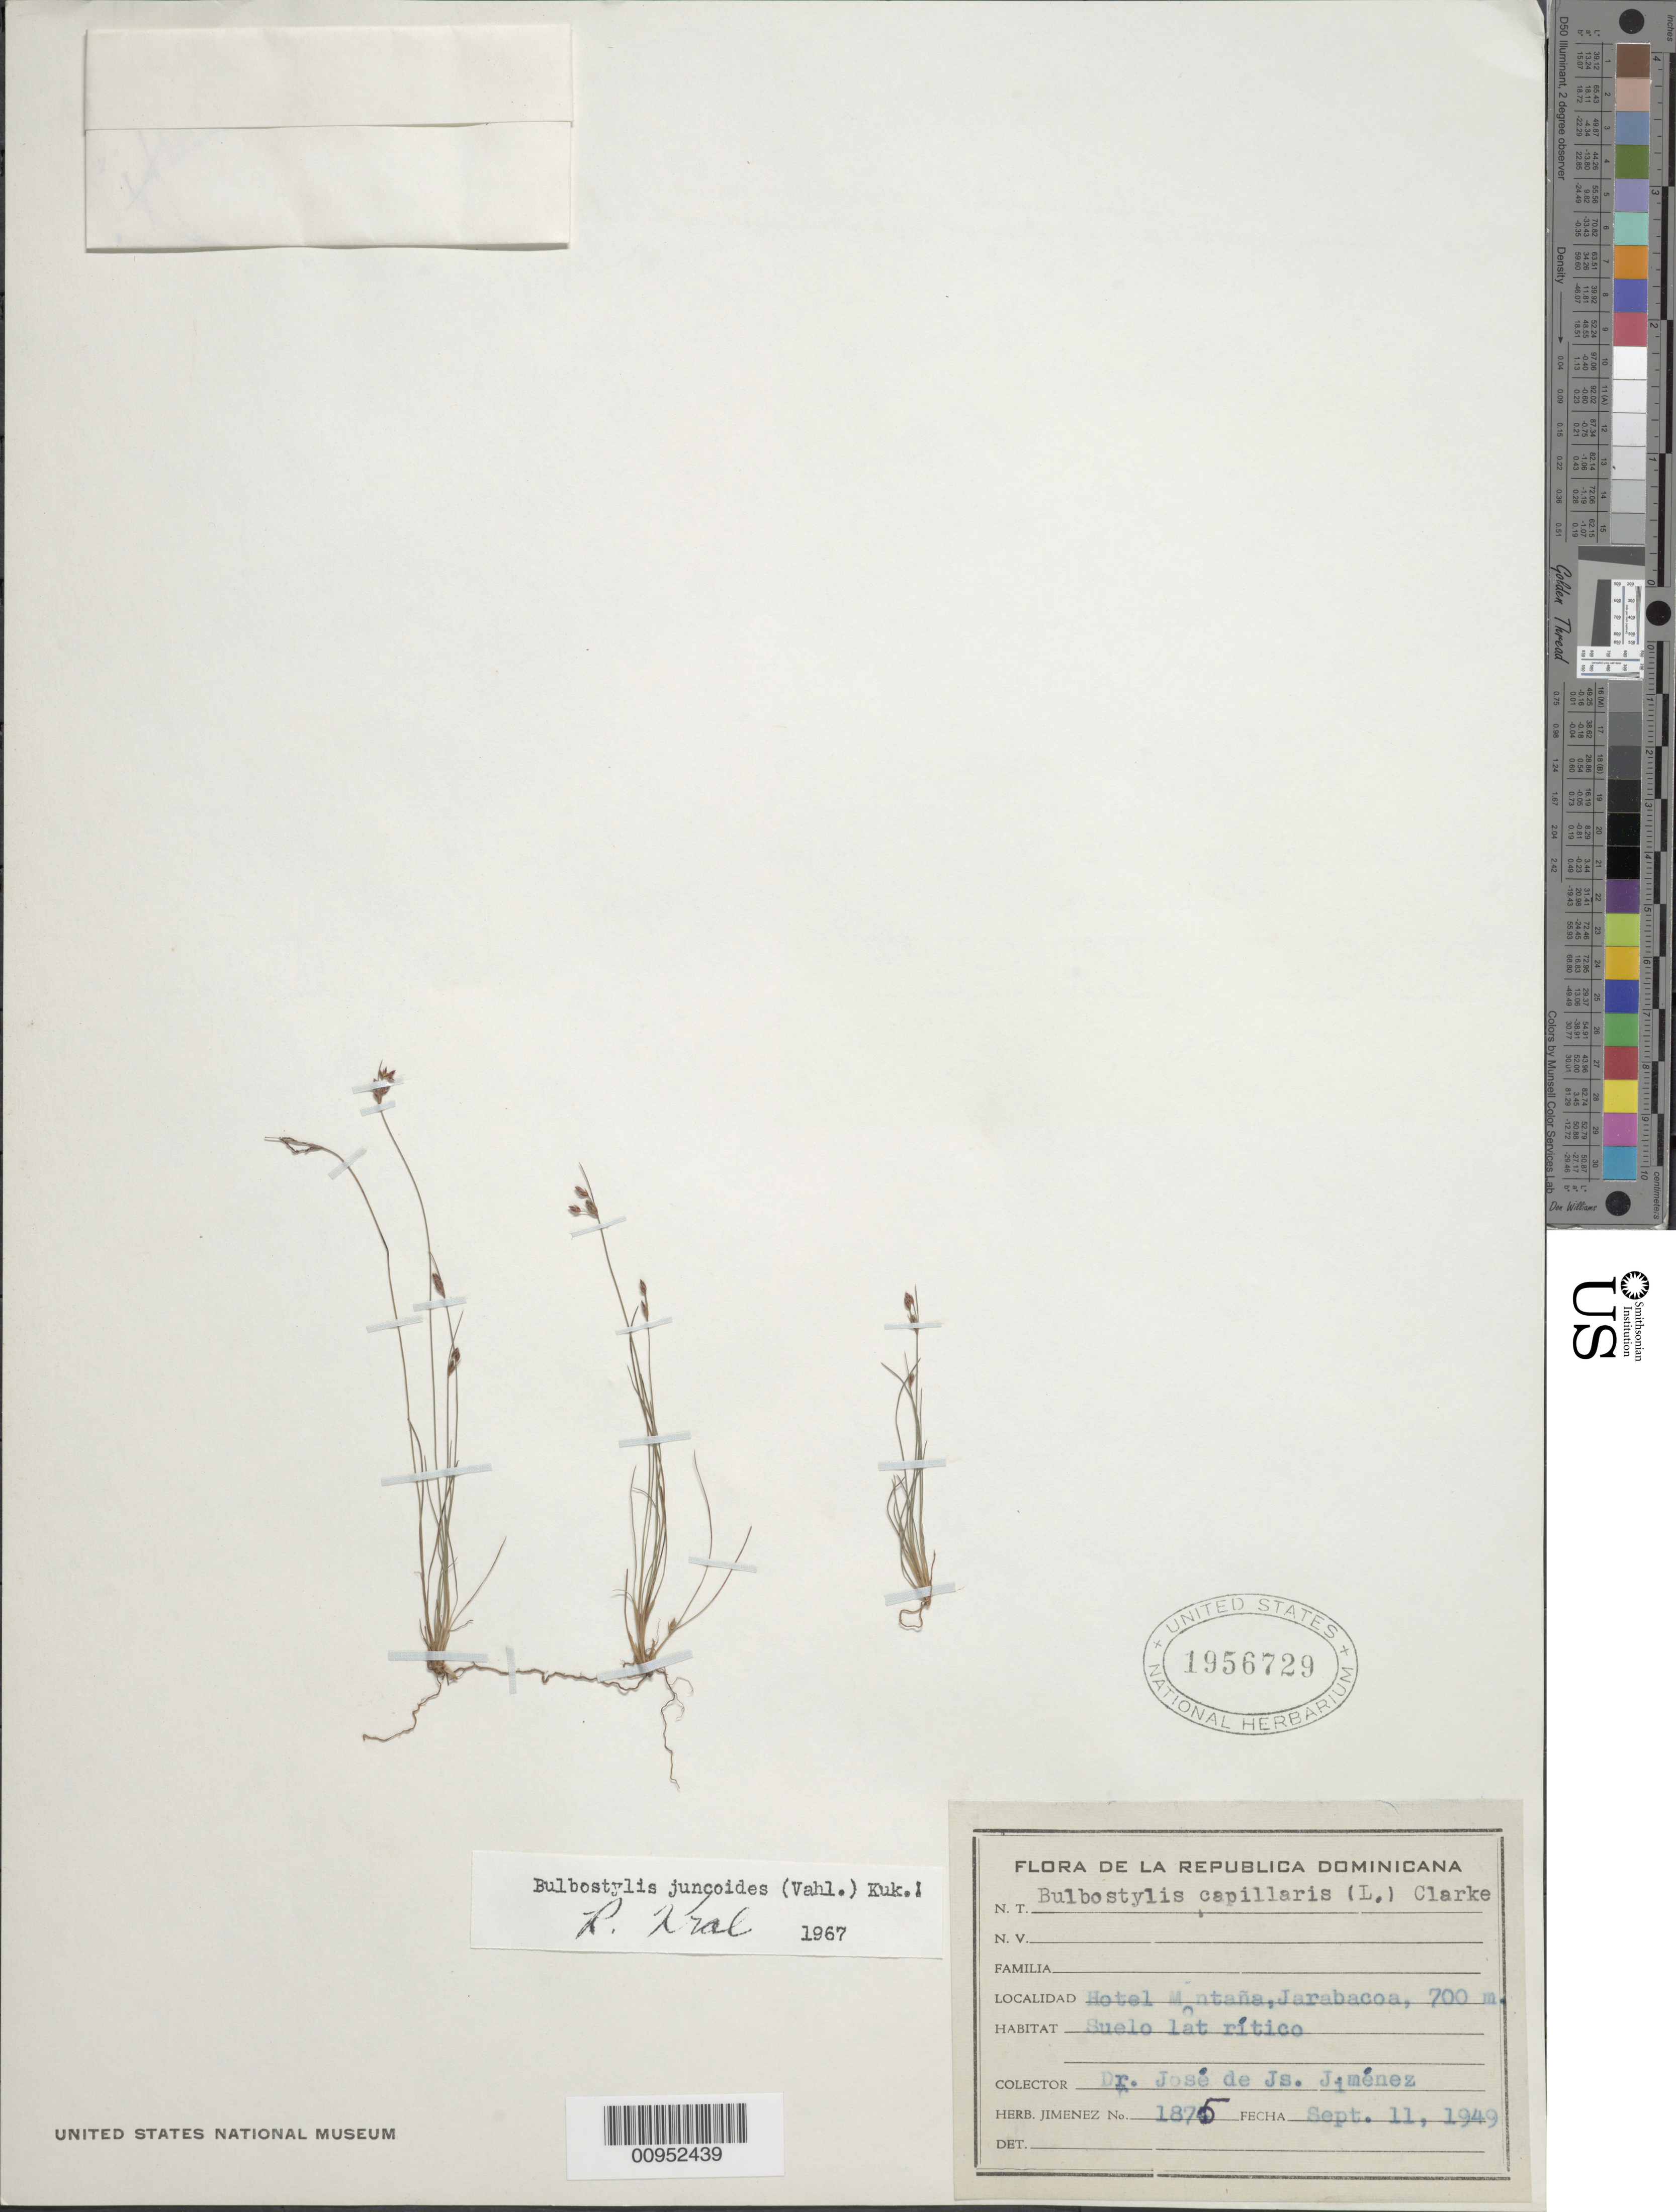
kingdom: Plantae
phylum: Tracheophyta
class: Liliopsida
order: Poales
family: Cyperaceae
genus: Bulbostylis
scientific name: Bulbostylis juncoides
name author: (Vahl) Kük. ex Herter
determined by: Kral, Robert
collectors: J. J. Jiménez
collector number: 1875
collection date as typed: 11 Sep 1949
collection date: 1949-09-11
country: Dominican Republic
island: Hispaniola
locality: Hotel Montaña, Jarabacoa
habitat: Suelo laterítico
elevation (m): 700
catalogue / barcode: US 1956729